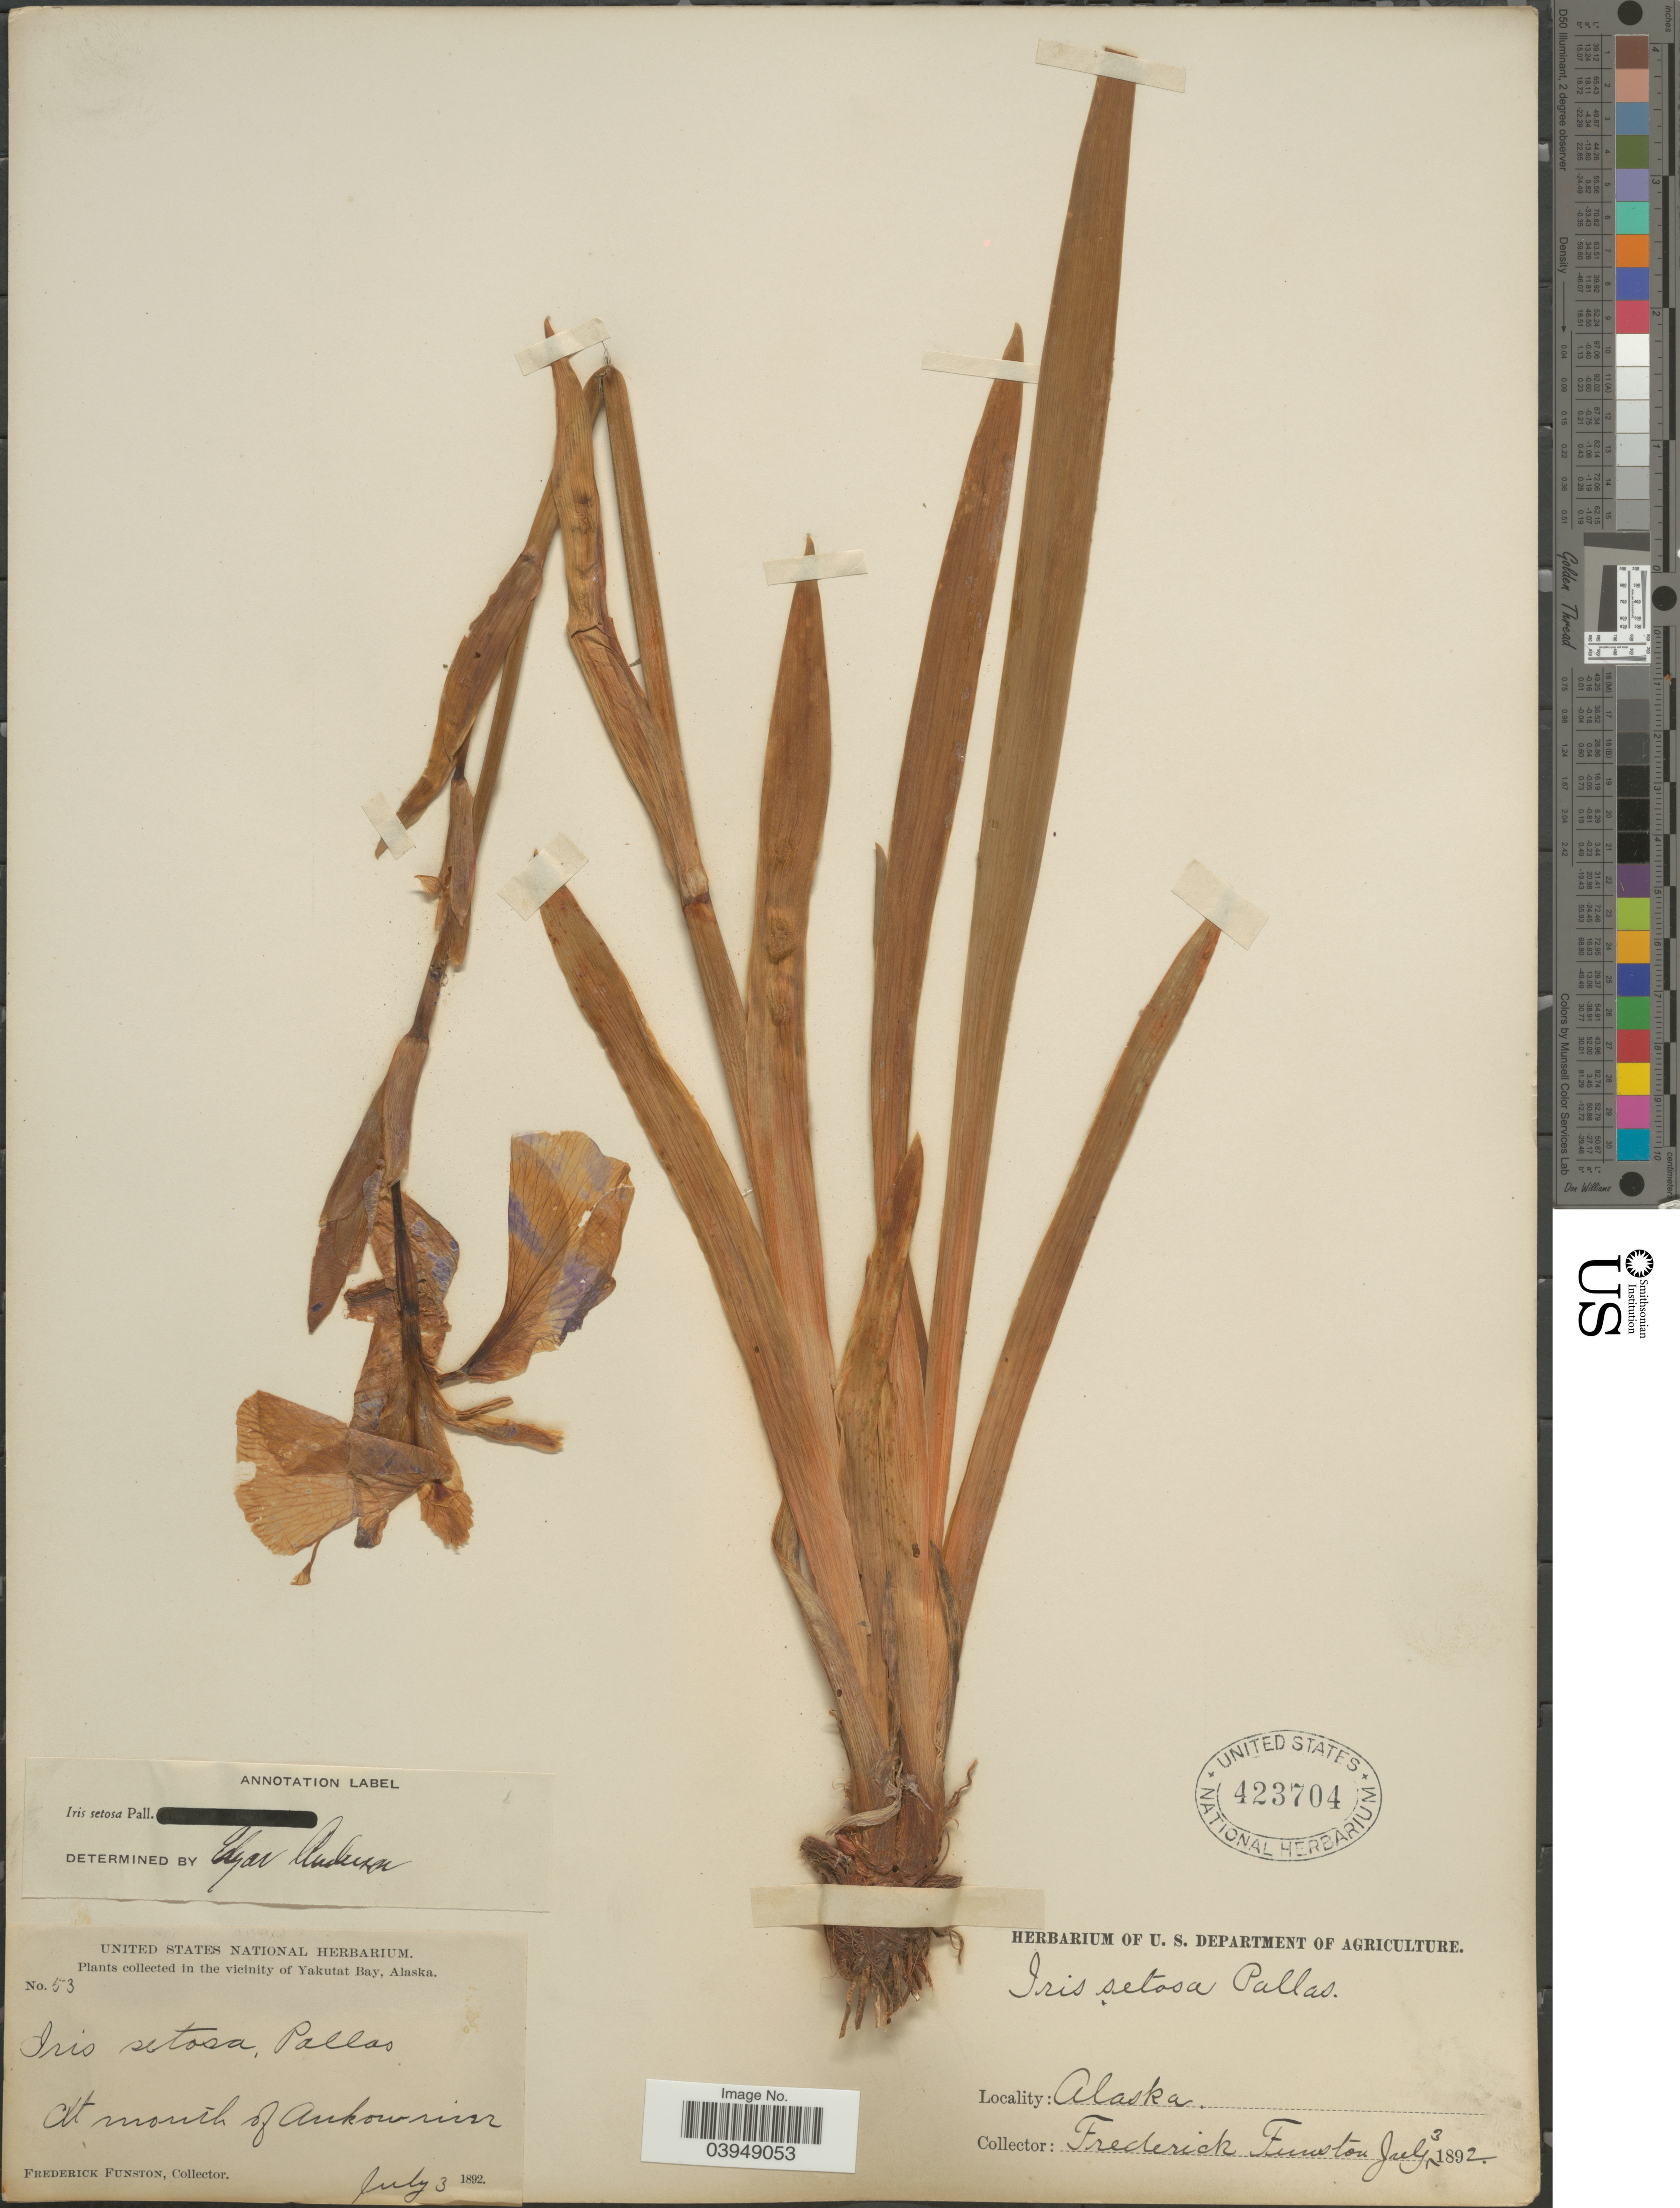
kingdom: Plantae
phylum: Tracheophyta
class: Liliopsida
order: Asparagales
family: Iridaceae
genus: Iris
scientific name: Iris setosa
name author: Pall. ex Link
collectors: F. Funston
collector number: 53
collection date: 1892-07-03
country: United States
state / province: Alaska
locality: In the vicinity of Yakutat Bay. At mouth of Ankou river.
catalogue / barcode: US 423704